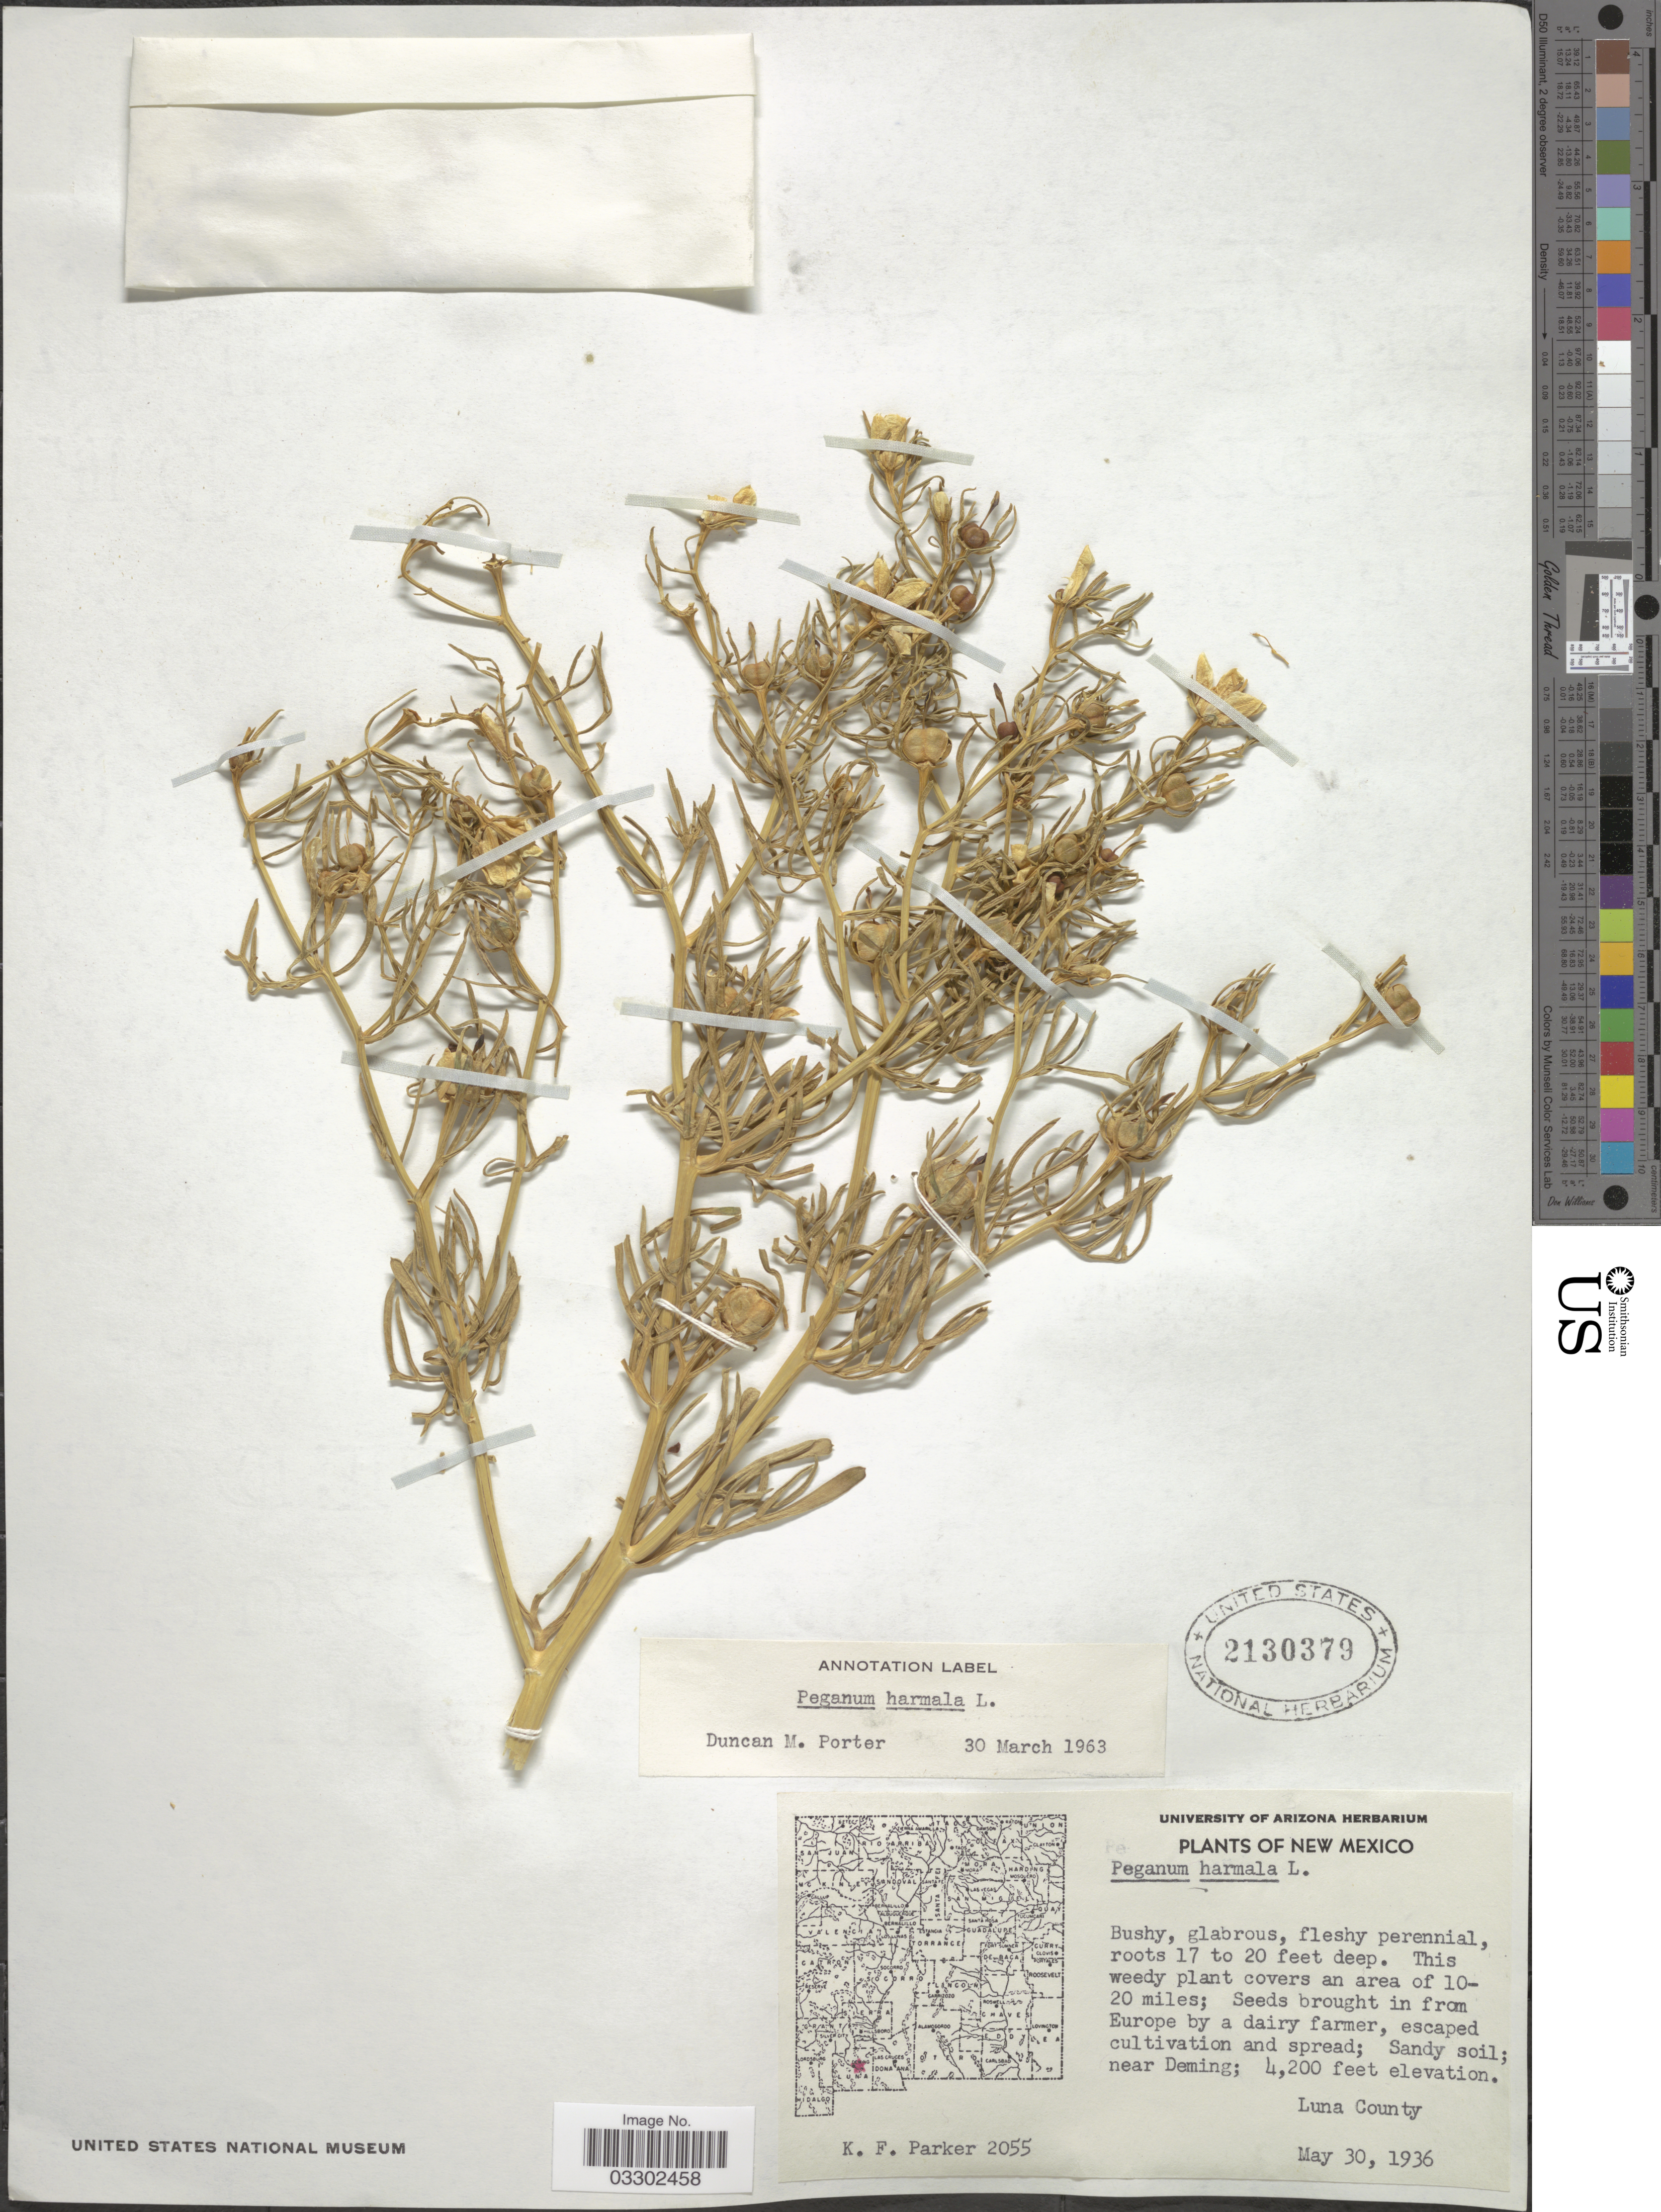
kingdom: Plantae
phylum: Tracheophyta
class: Magnoliopsida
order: Sapindales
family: Tetradiclidaceae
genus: Peganum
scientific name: Peganum harmala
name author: L.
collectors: K. F. Parker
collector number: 2055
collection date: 1936-05-30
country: United States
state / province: New Mexico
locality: Near Deming, Luna County.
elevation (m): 1280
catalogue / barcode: US 2130379